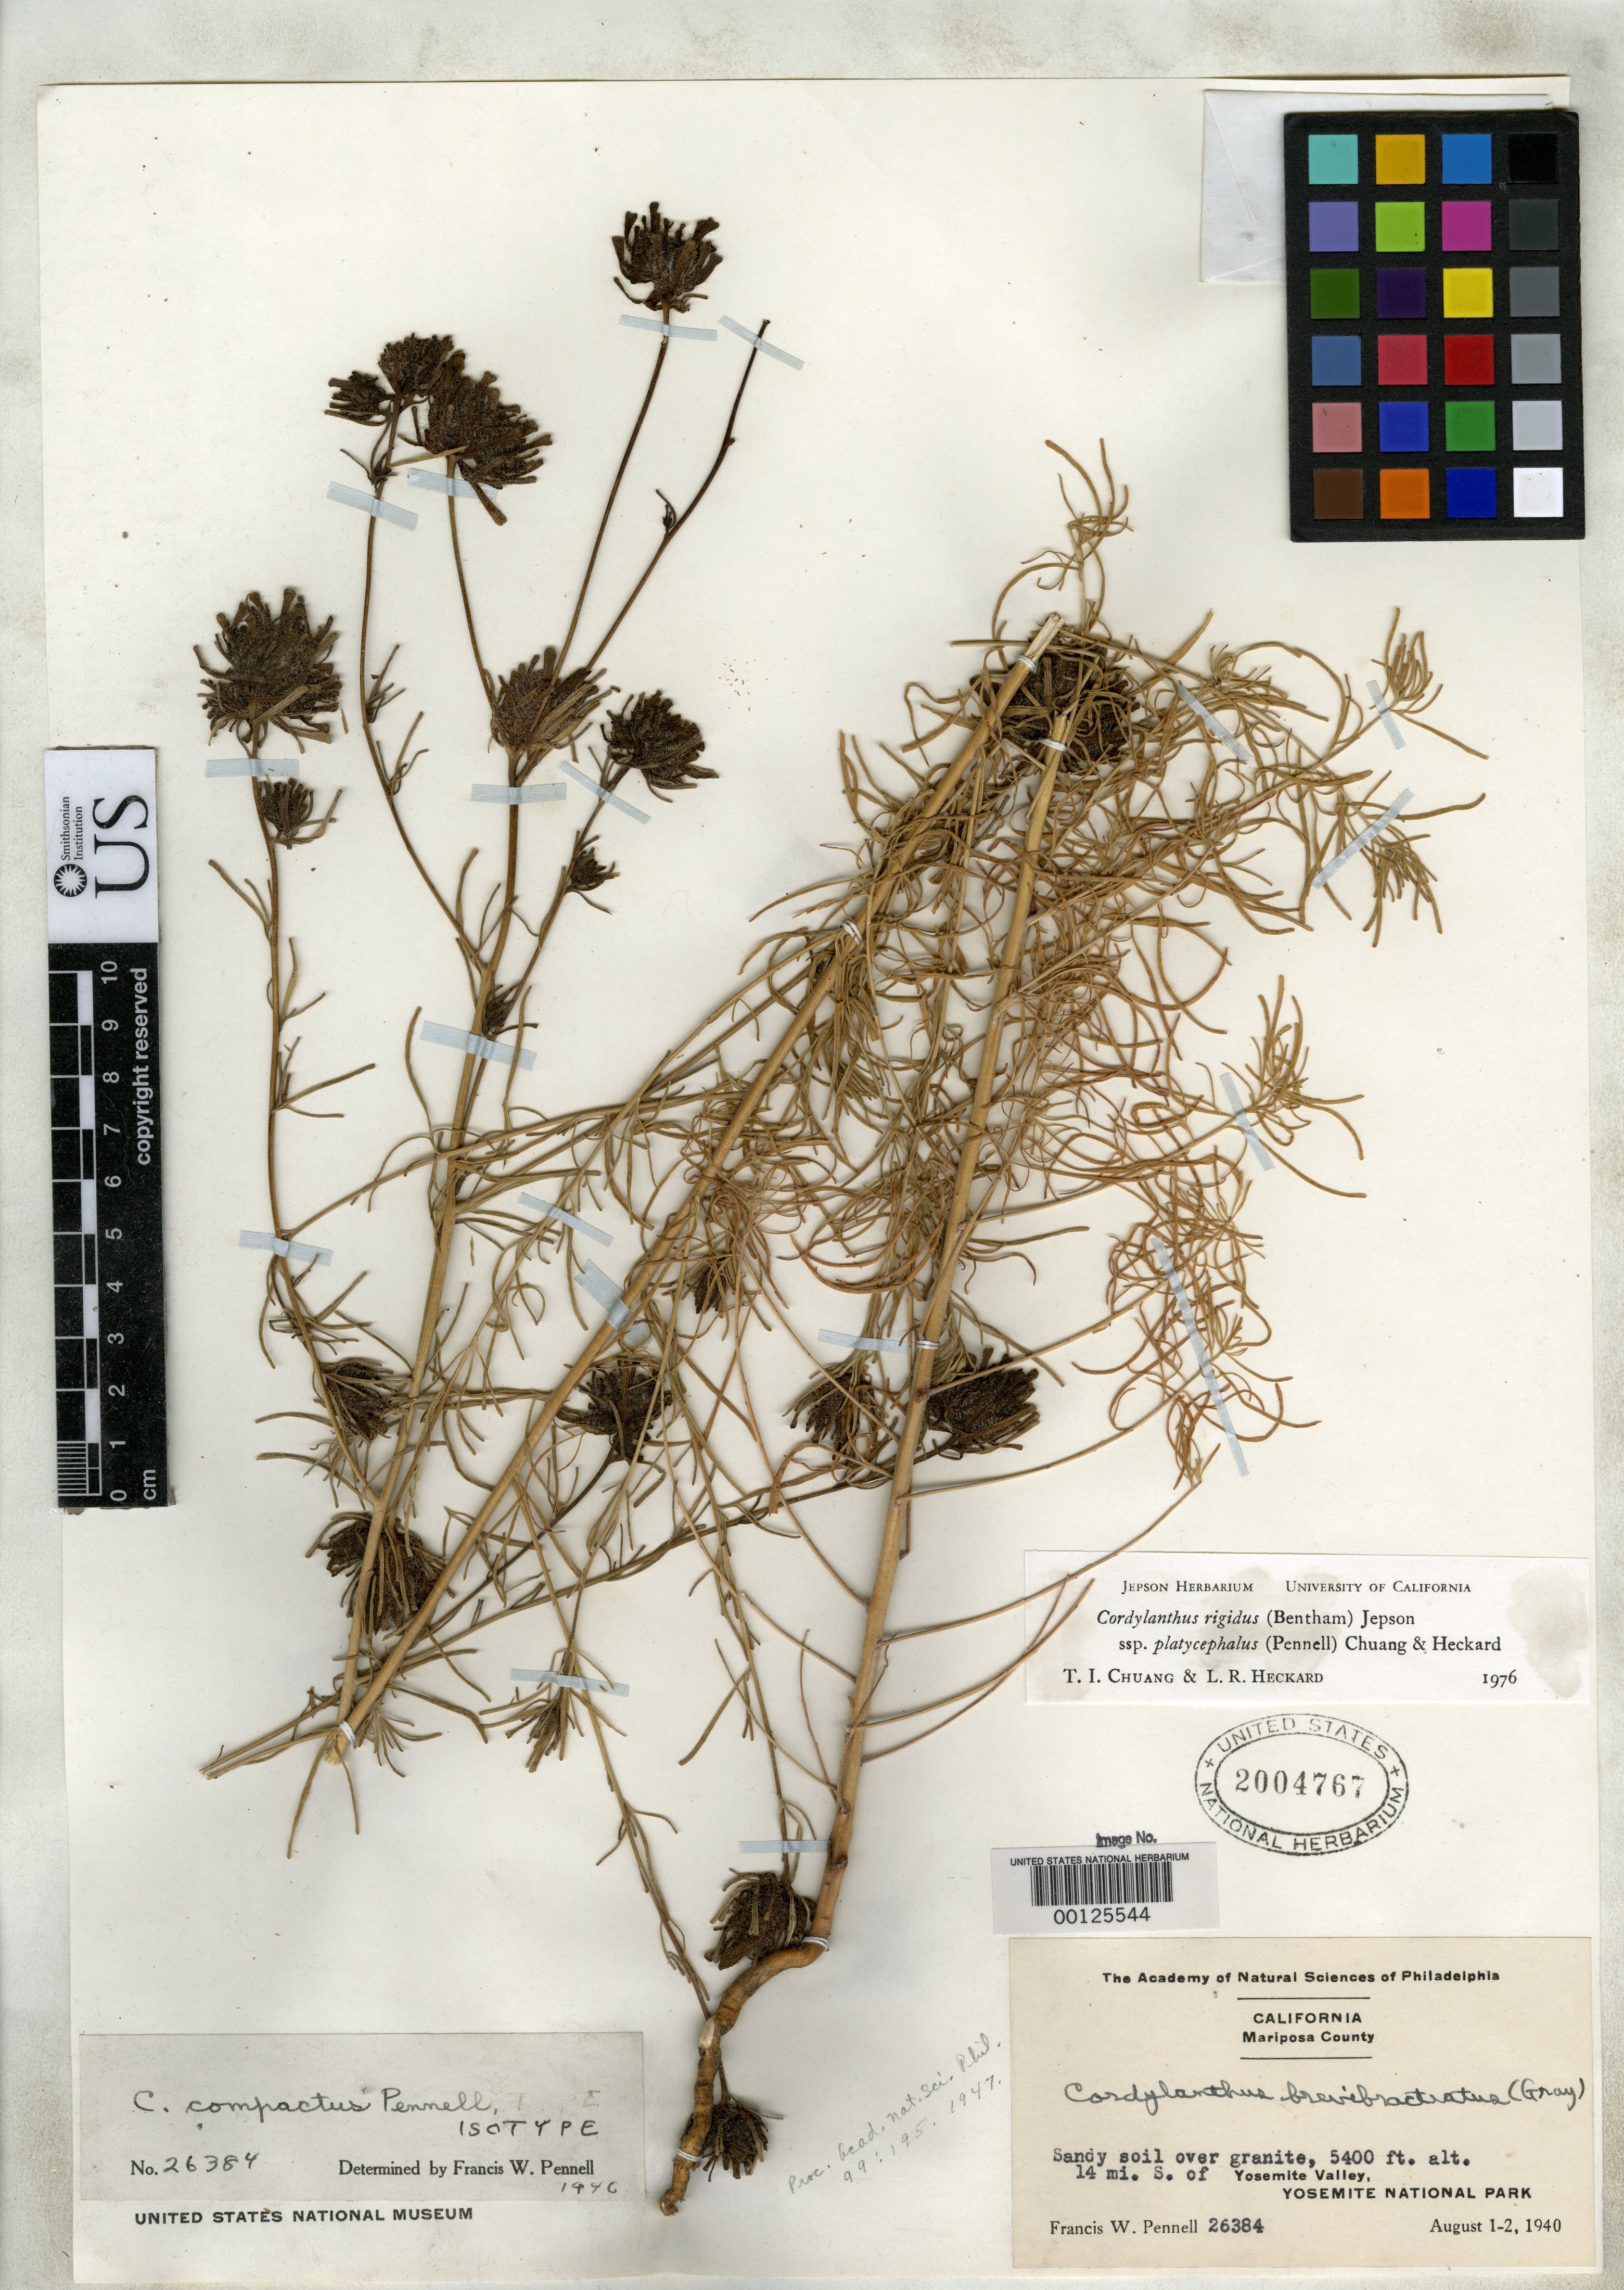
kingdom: Plantae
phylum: Tracheophyta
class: Magnoliopsida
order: Lamiales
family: Orobanchaceae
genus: Cordylanthus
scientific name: Cordylanthus compactus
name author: Pennell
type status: Isotype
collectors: F. W. Pennell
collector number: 26384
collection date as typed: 01 Aug 1940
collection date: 1940-08-01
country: United States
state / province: California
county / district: Mariposa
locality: Yosemite National Park.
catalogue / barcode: US 2004767